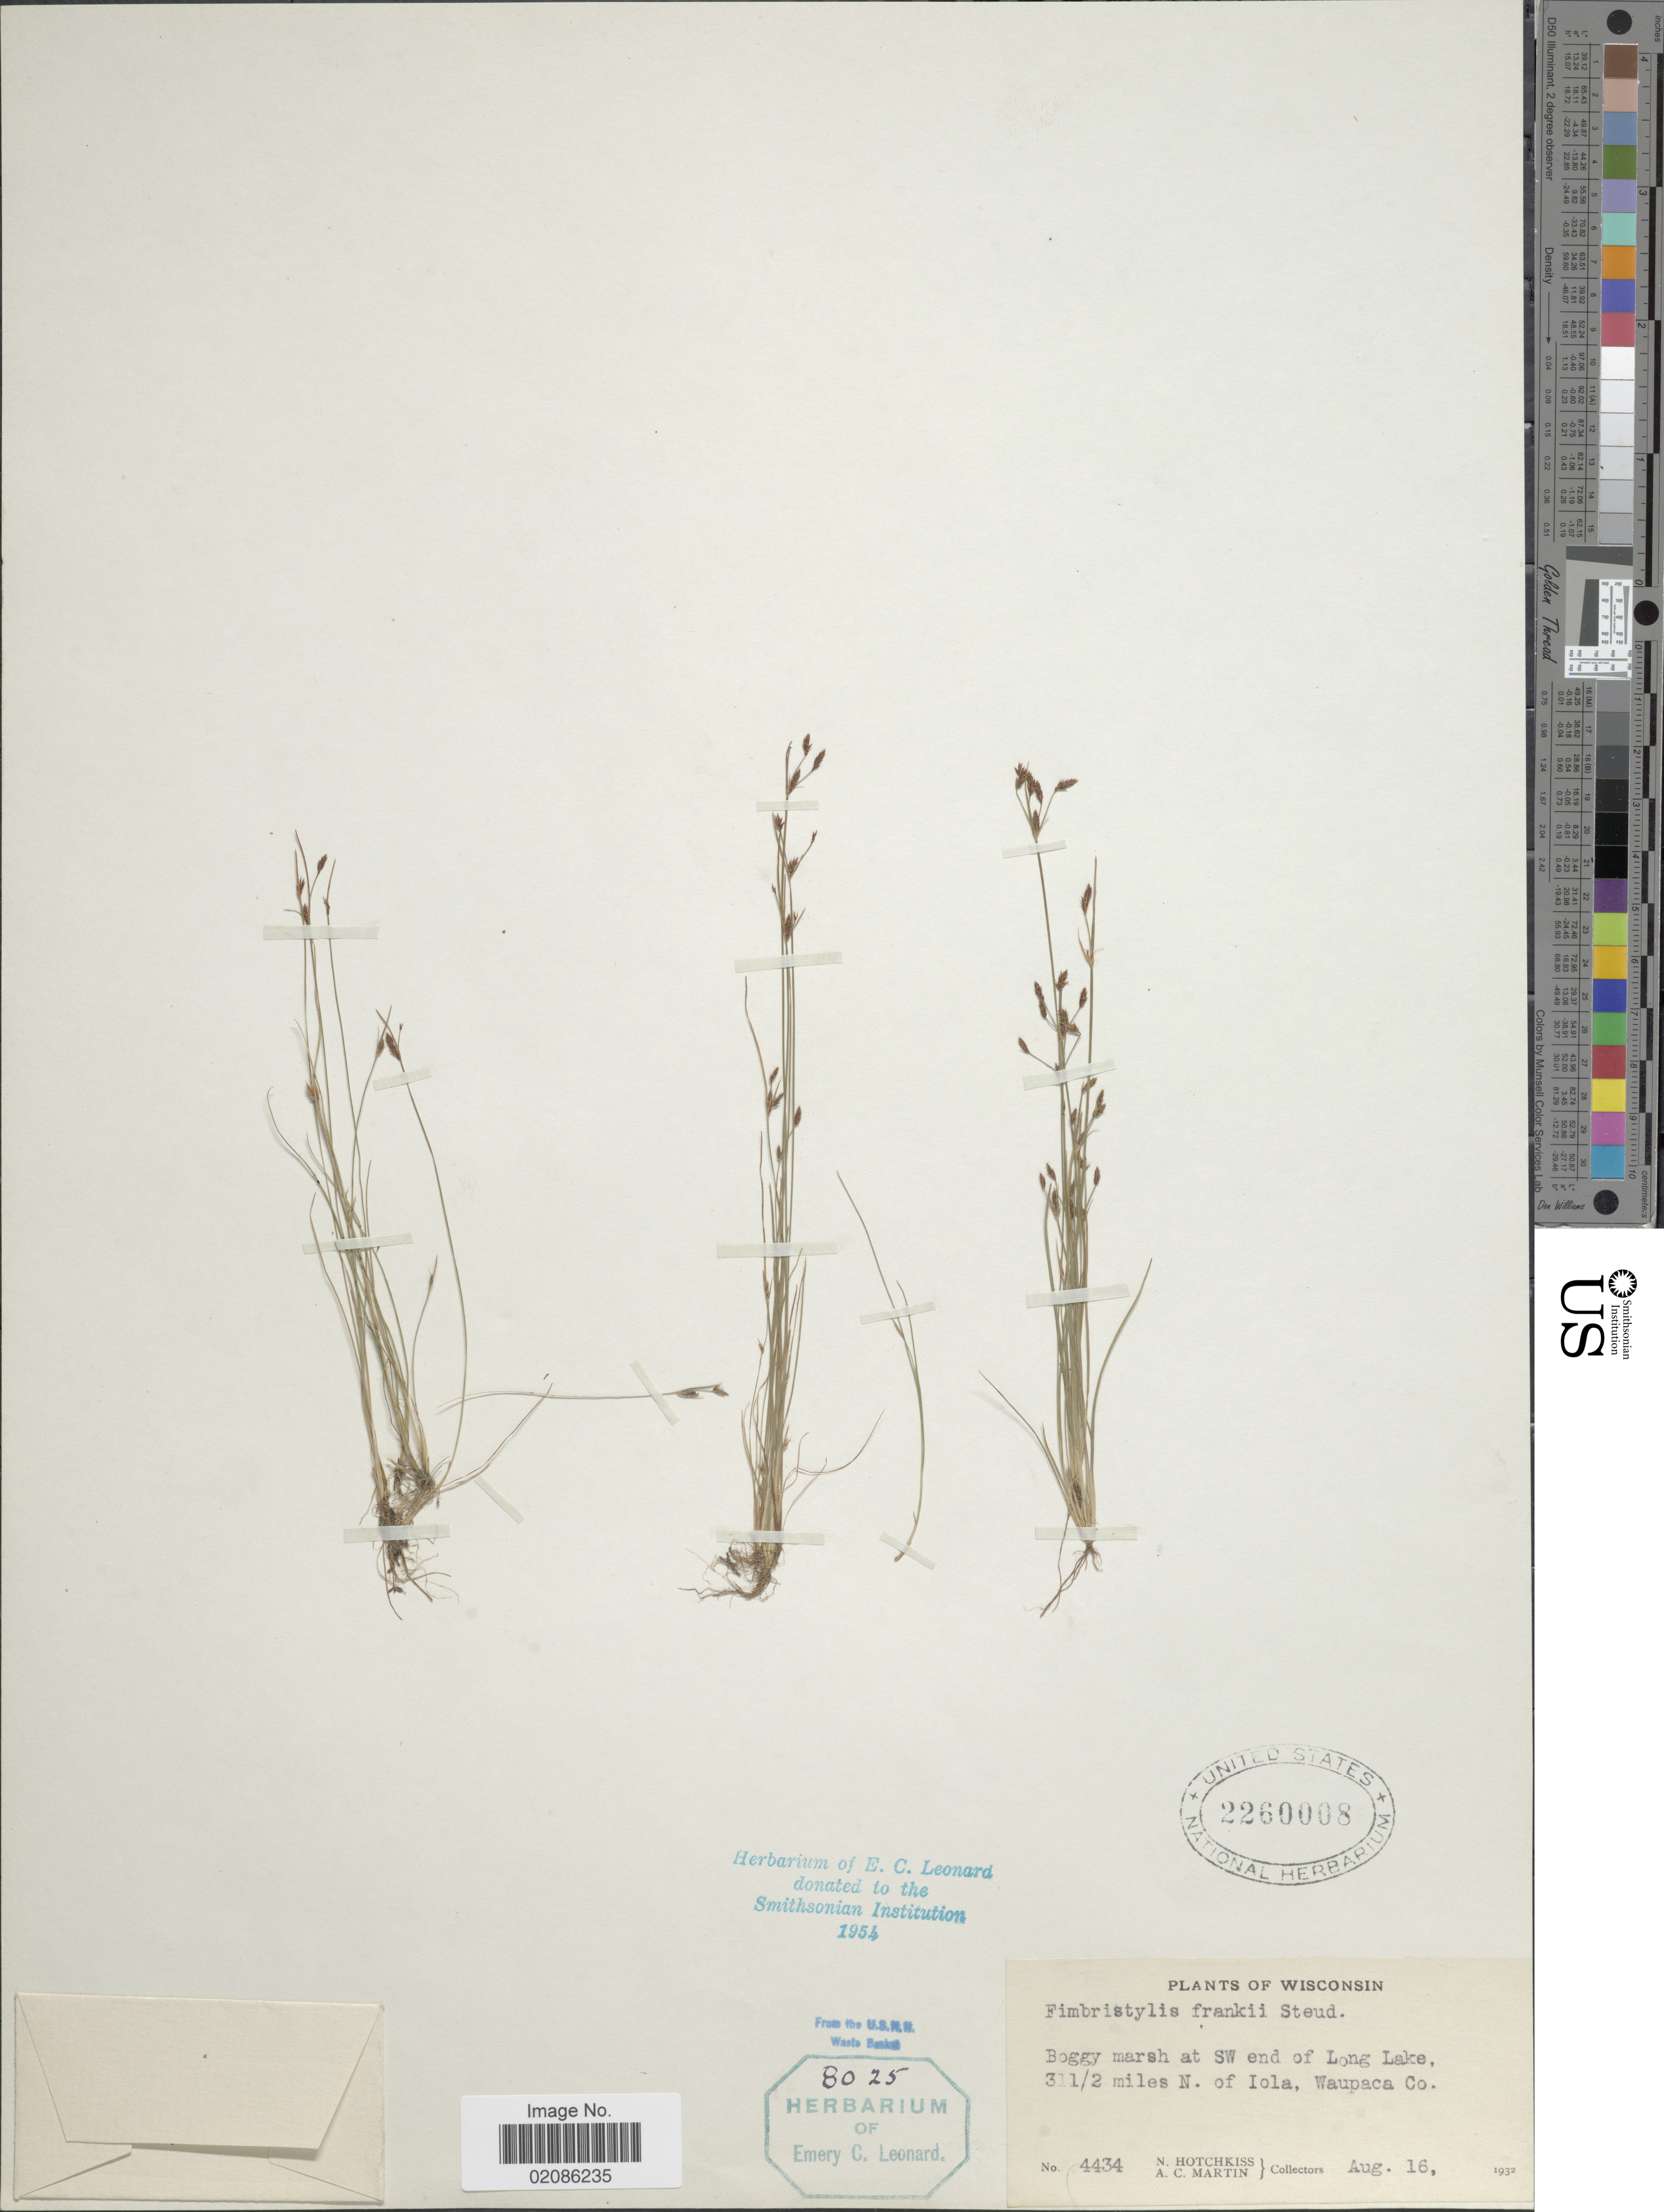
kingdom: Plantae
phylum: Tracheophyta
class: Liliopsida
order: Poales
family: Cyperaceae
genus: Fimbristylis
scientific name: Fimbristylis autumnalis (L.) Roem. & Schult.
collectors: N. Hotchkiss & A. C. Martin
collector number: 4434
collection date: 1932-08-16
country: United States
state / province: Wisconsin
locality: Boggy marsh at SW end of Long Lake, 3½ miles N of Iola, Waupaca Co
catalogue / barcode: US 2260008